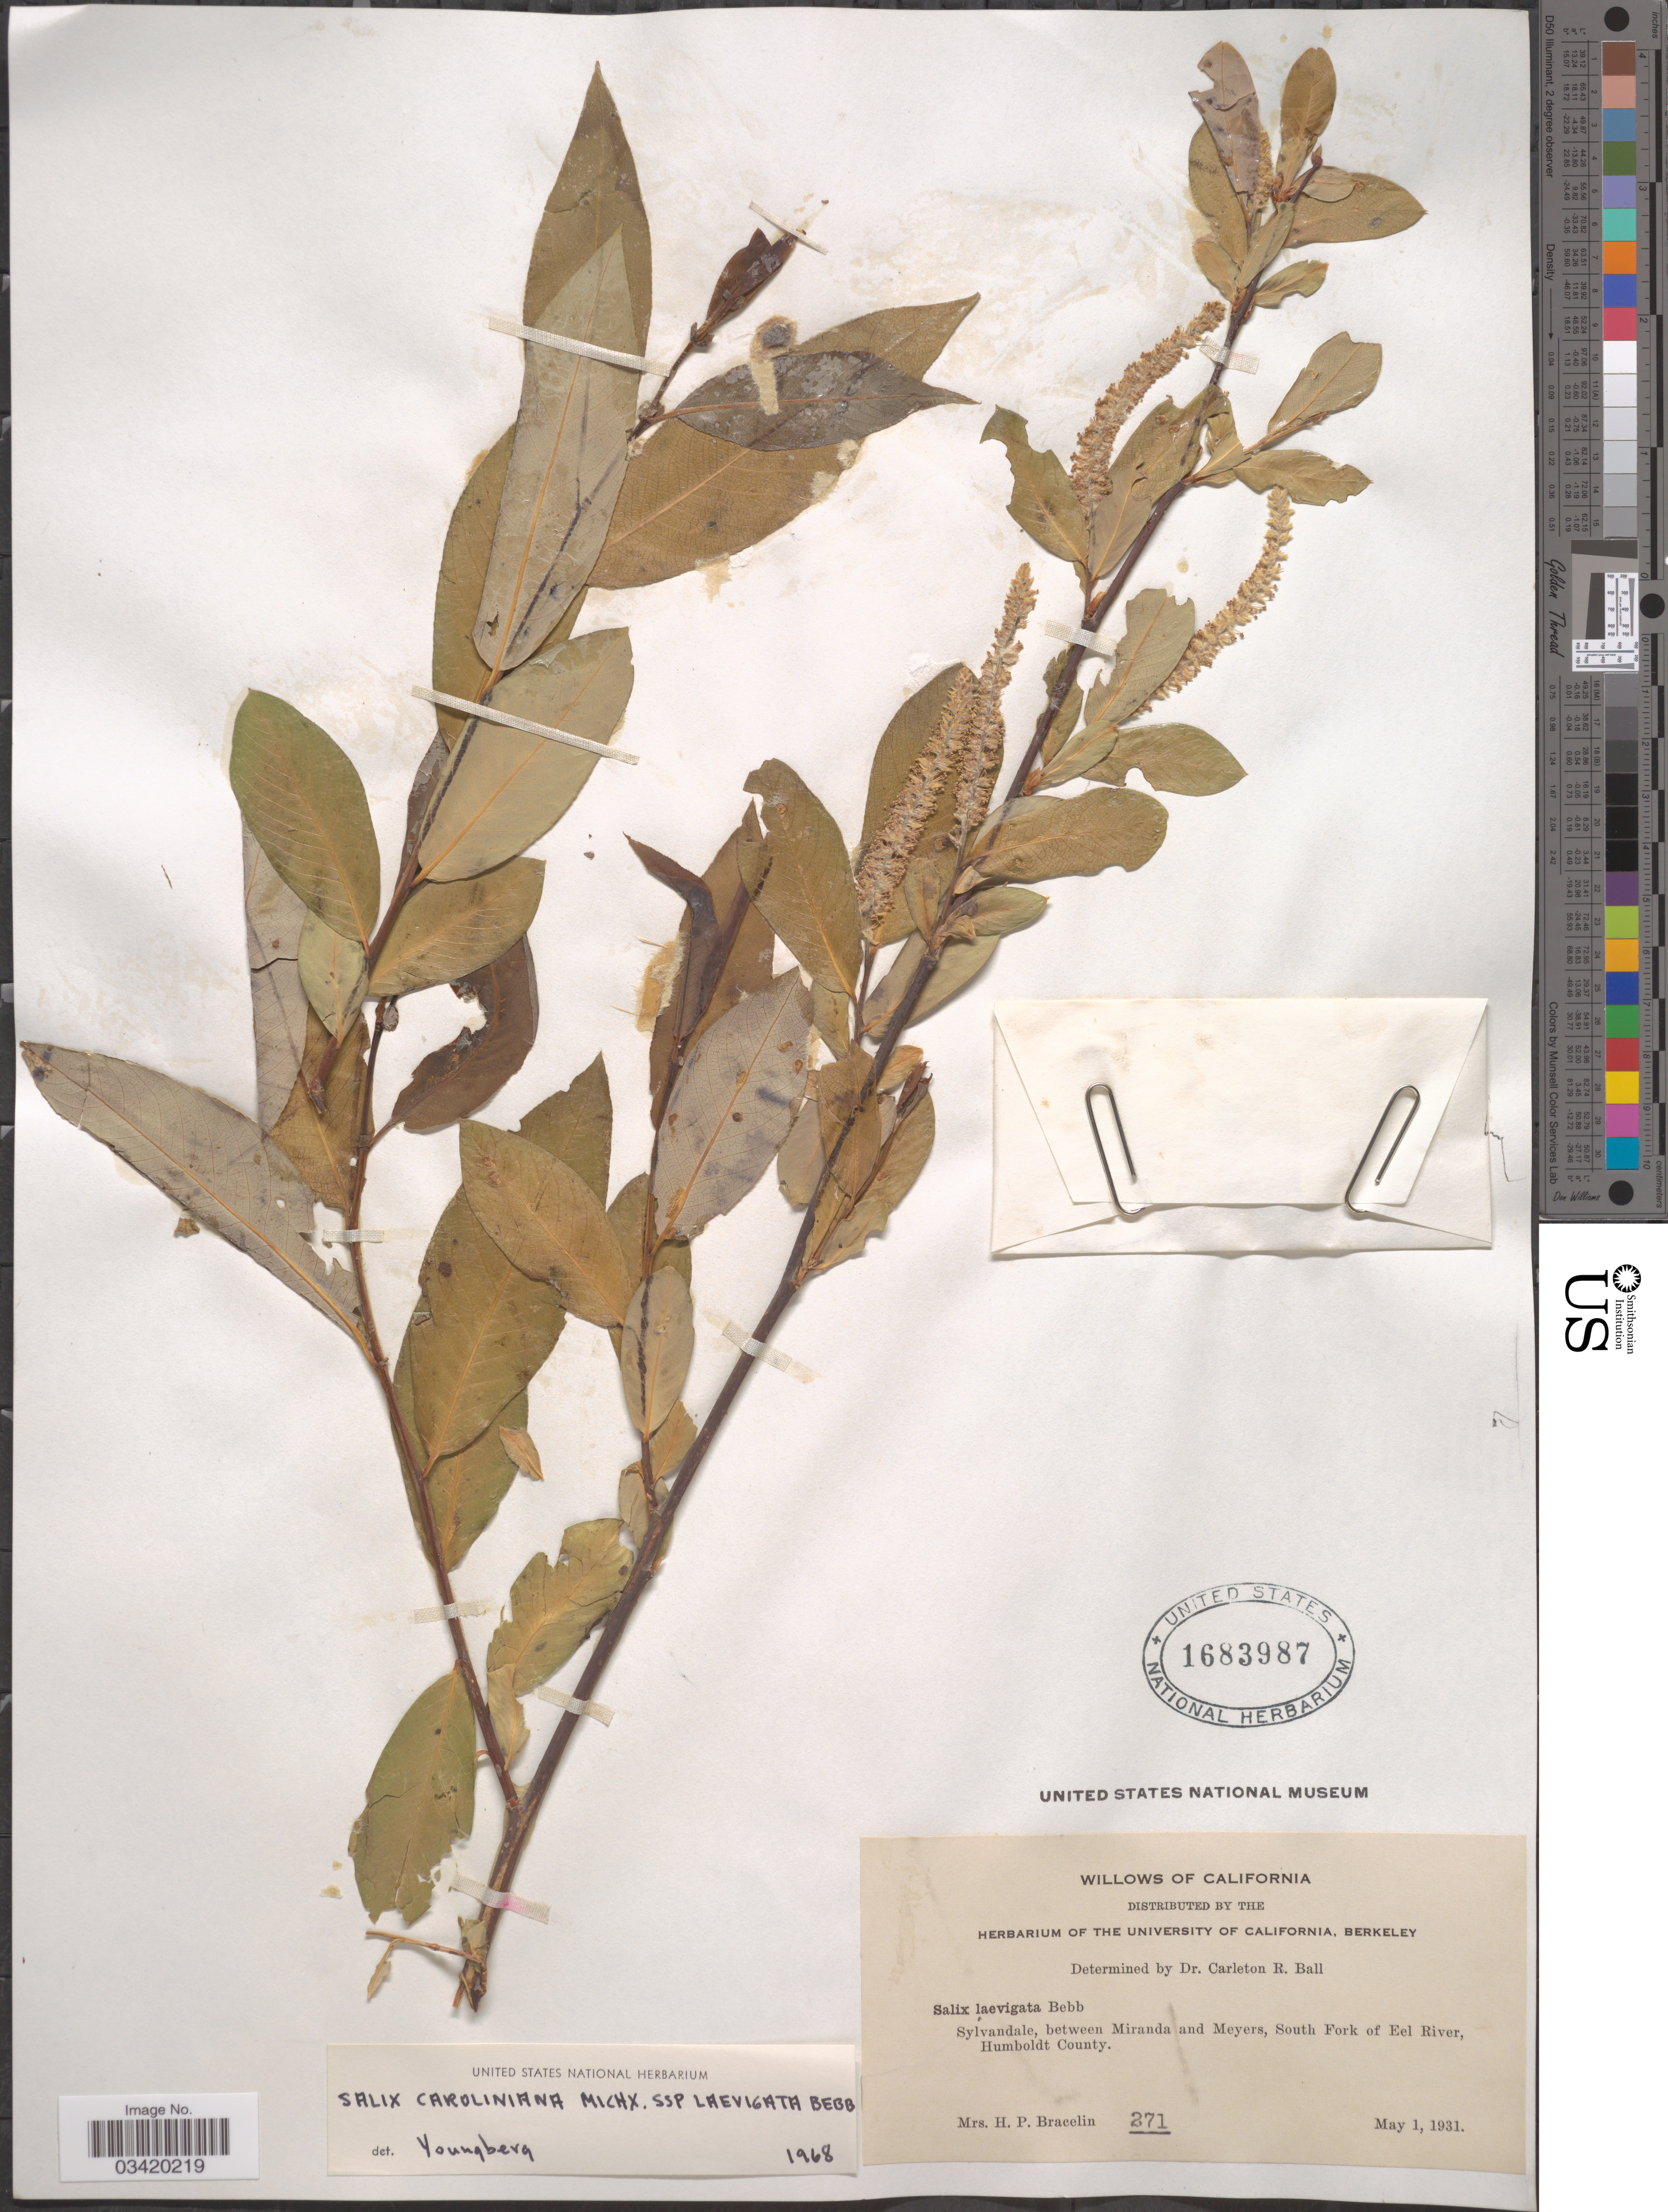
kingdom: Plantae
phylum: Tracheophyta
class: Magnoliopsida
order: Malpighiales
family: Salicaceae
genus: Salix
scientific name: Salix caroliniana subsp. laevigata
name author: Bebb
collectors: H. Bracelin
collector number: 271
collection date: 1931-05-01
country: United States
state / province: California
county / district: Humboldt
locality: Sylvandale, between Miranda and Meyers, South Fork of Eel River, Humboldt County.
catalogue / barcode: US 1683987